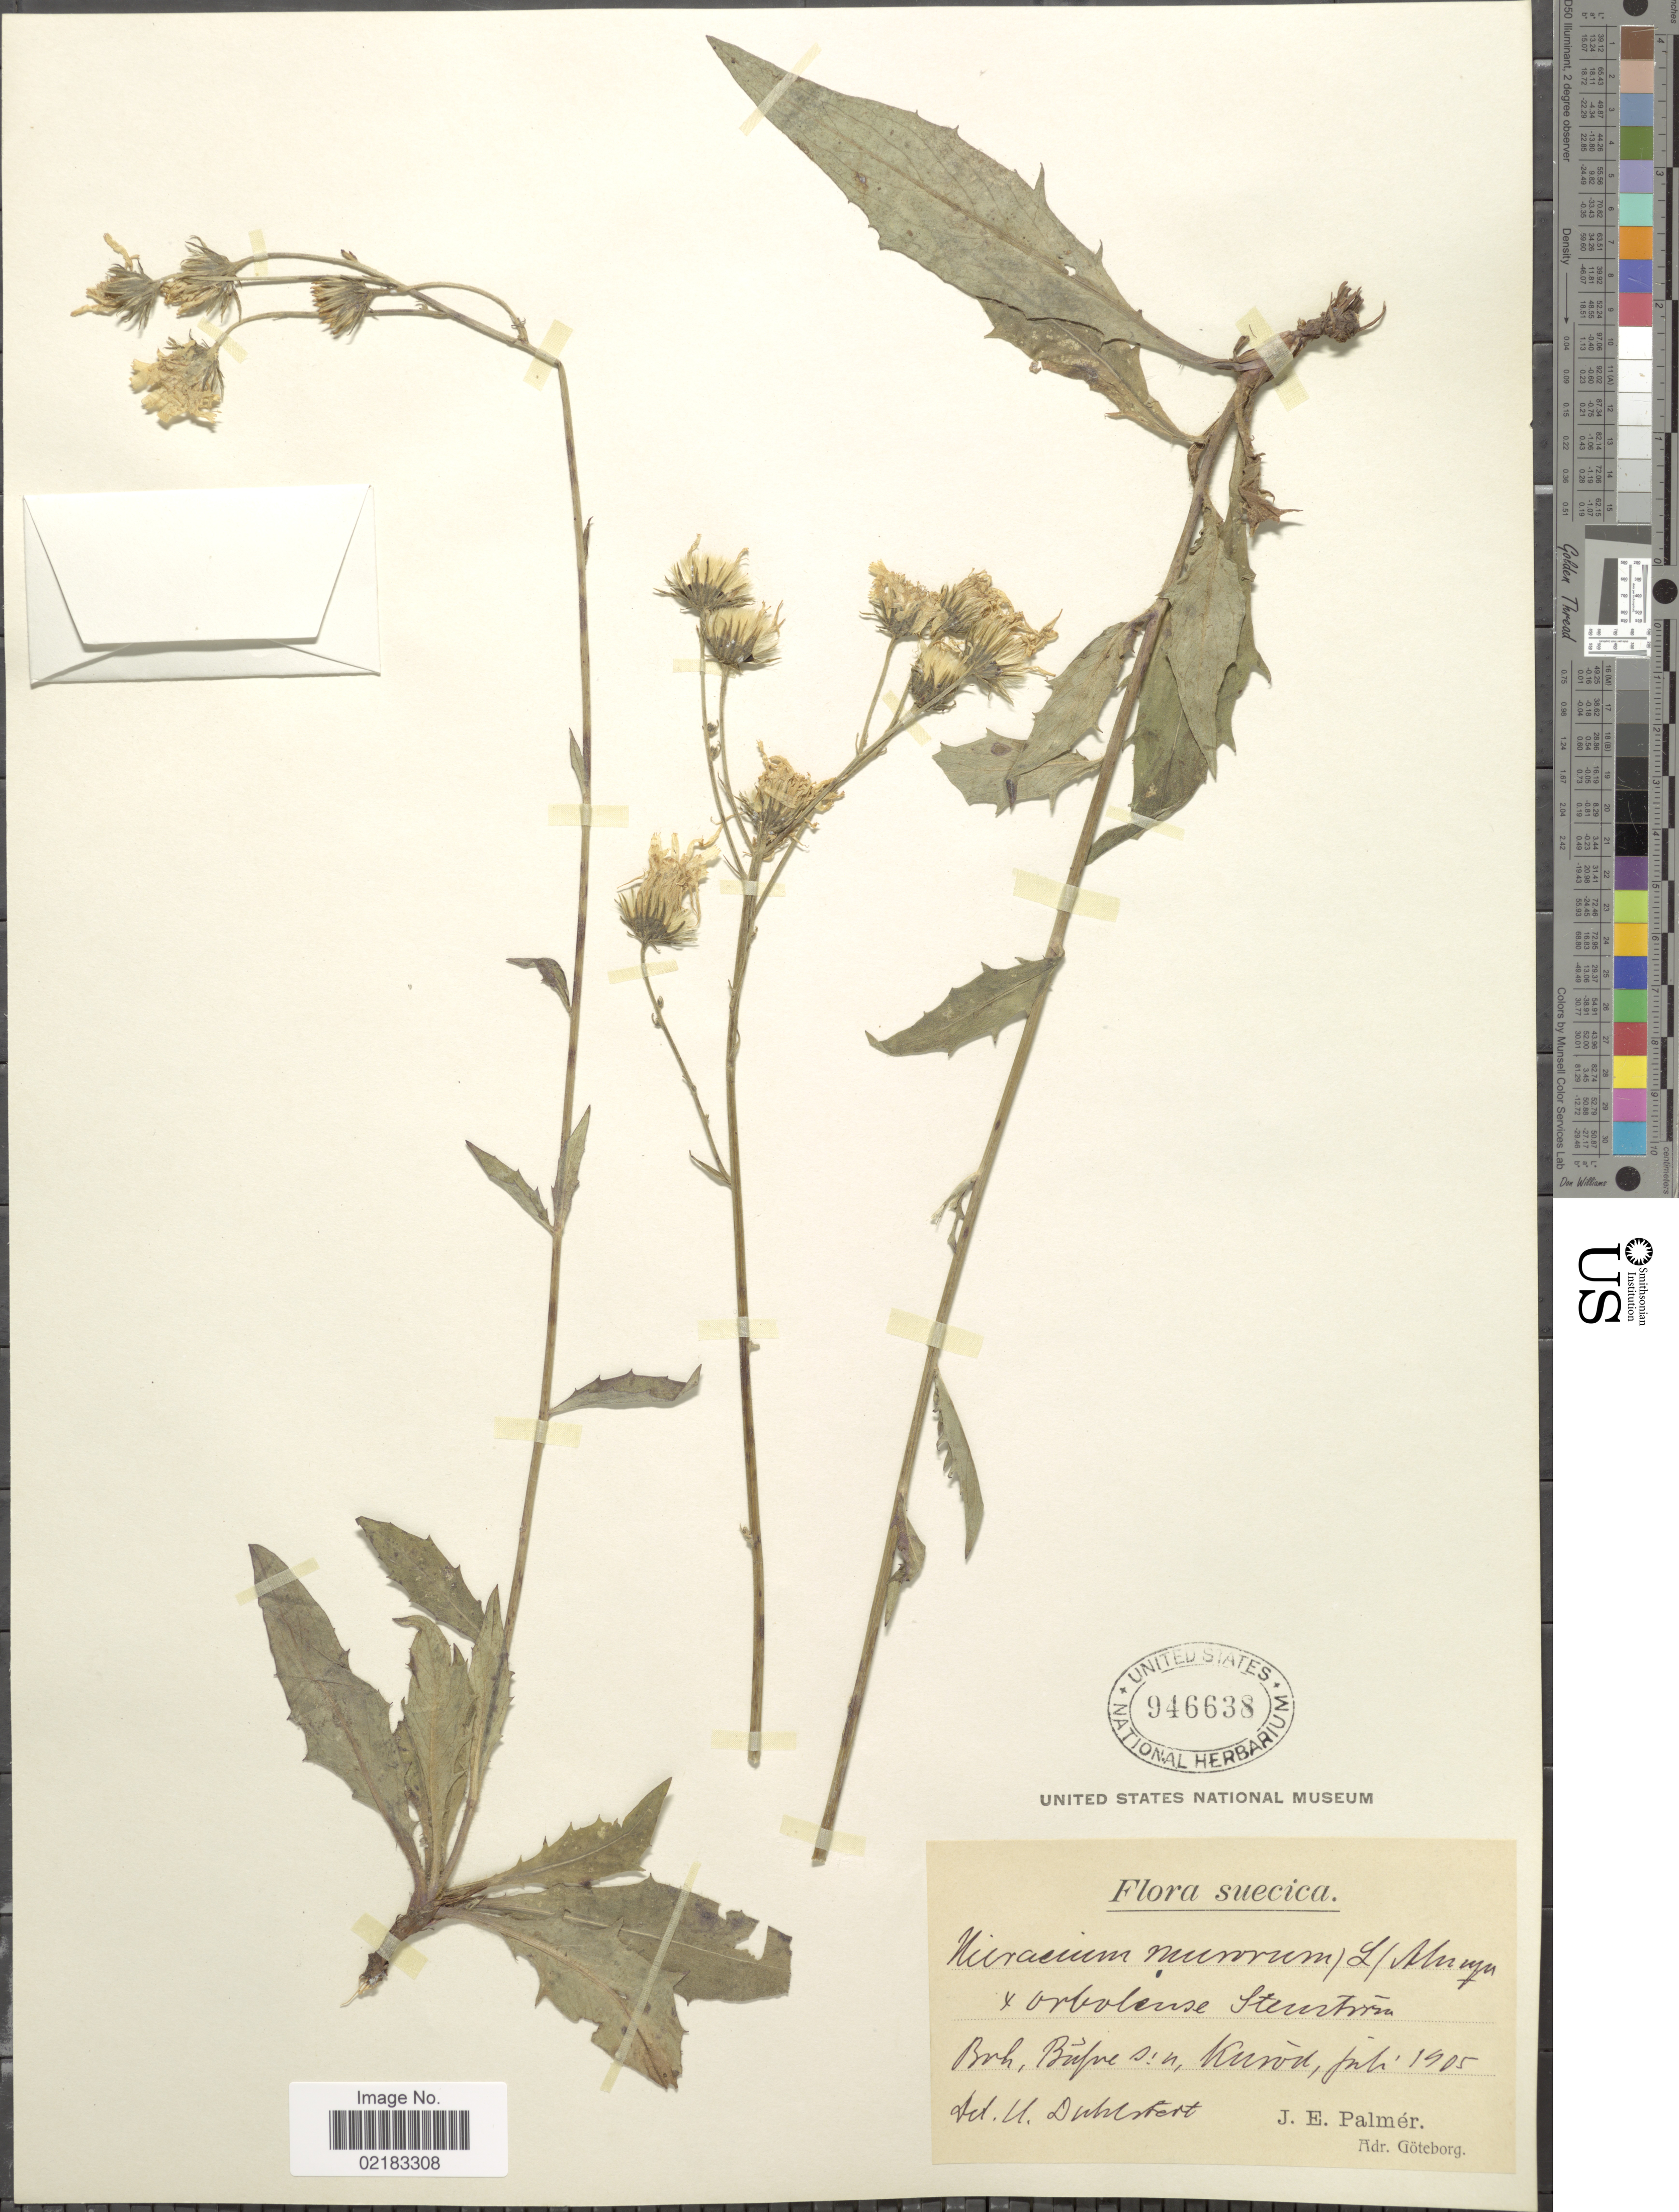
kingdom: Plantae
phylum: Tracheophyta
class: Magnoliopsida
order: Asterales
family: Asteraceae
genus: Hieracium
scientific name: Hieracium murorum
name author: L.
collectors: J. E. Palmér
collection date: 1905-07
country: Sweden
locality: Kurön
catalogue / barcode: US 946638